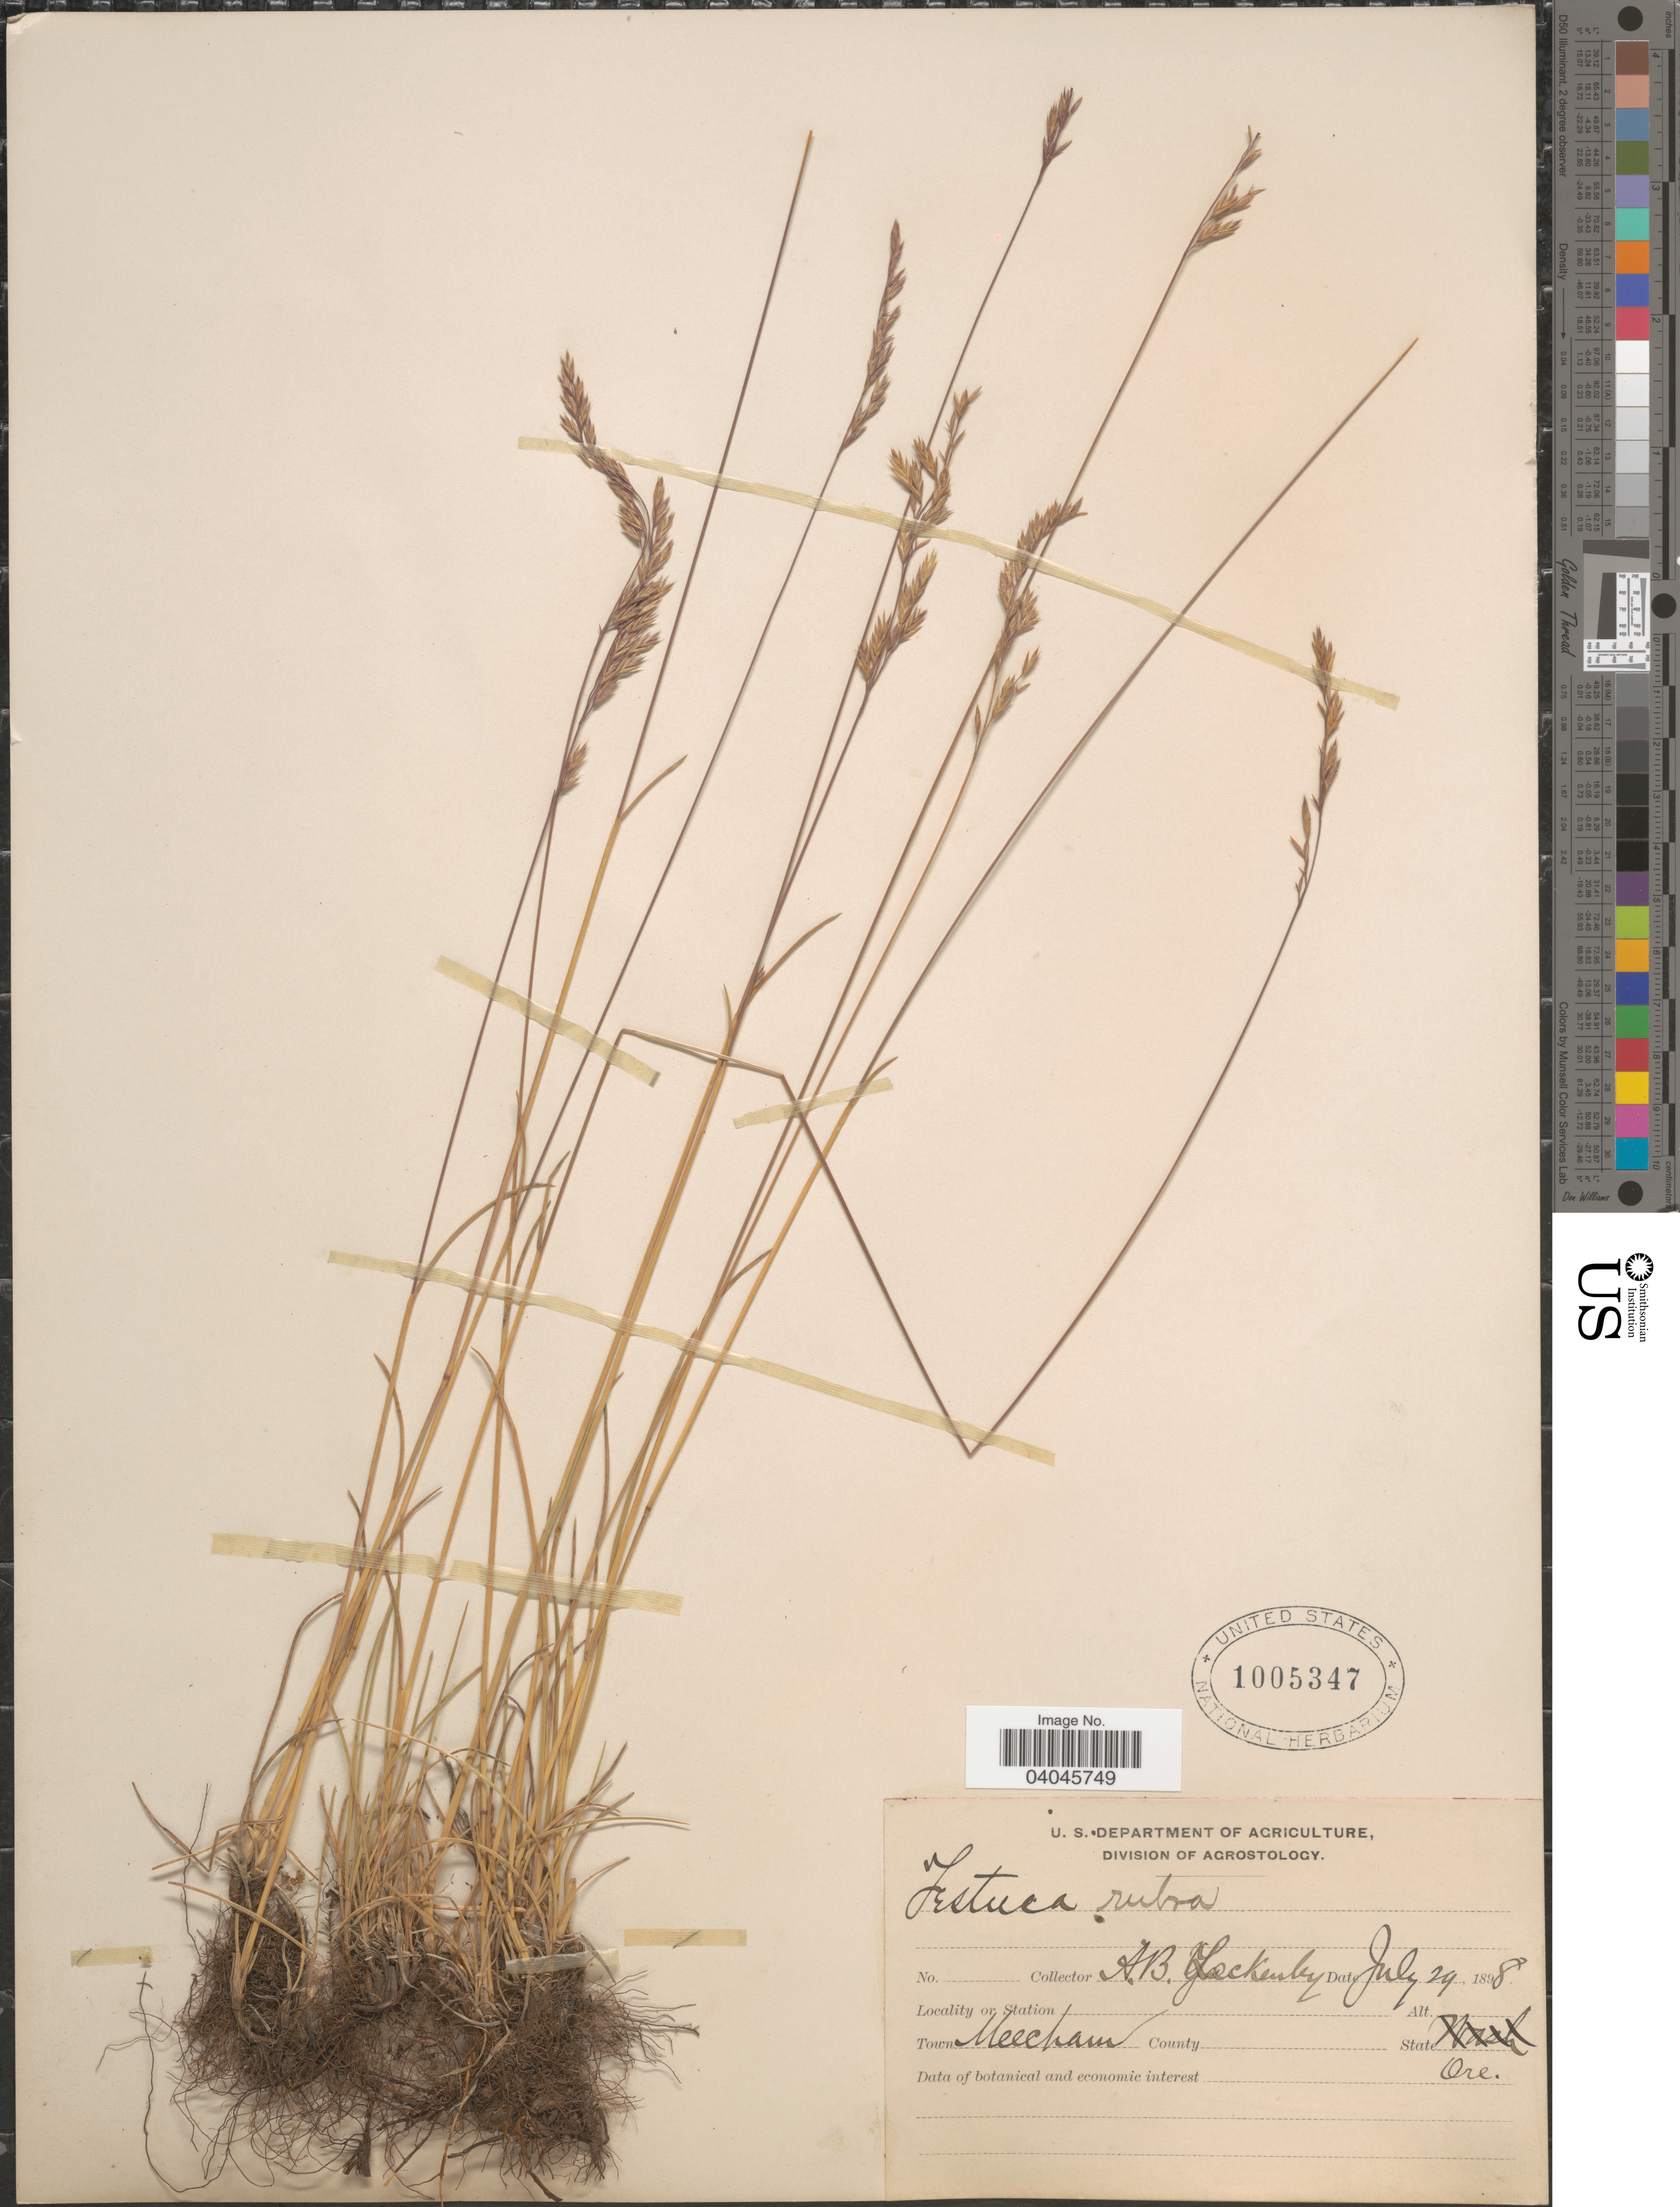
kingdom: Plantae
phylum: Tracheophyta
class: Liliopsida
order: Poales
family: Poaceae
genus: Festuca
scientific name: Festuca rubra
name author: L.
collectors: A. Leckenby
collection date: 1898-07-29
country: United States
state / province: Oregon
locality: Town Meecham.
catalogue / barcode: US 1005347